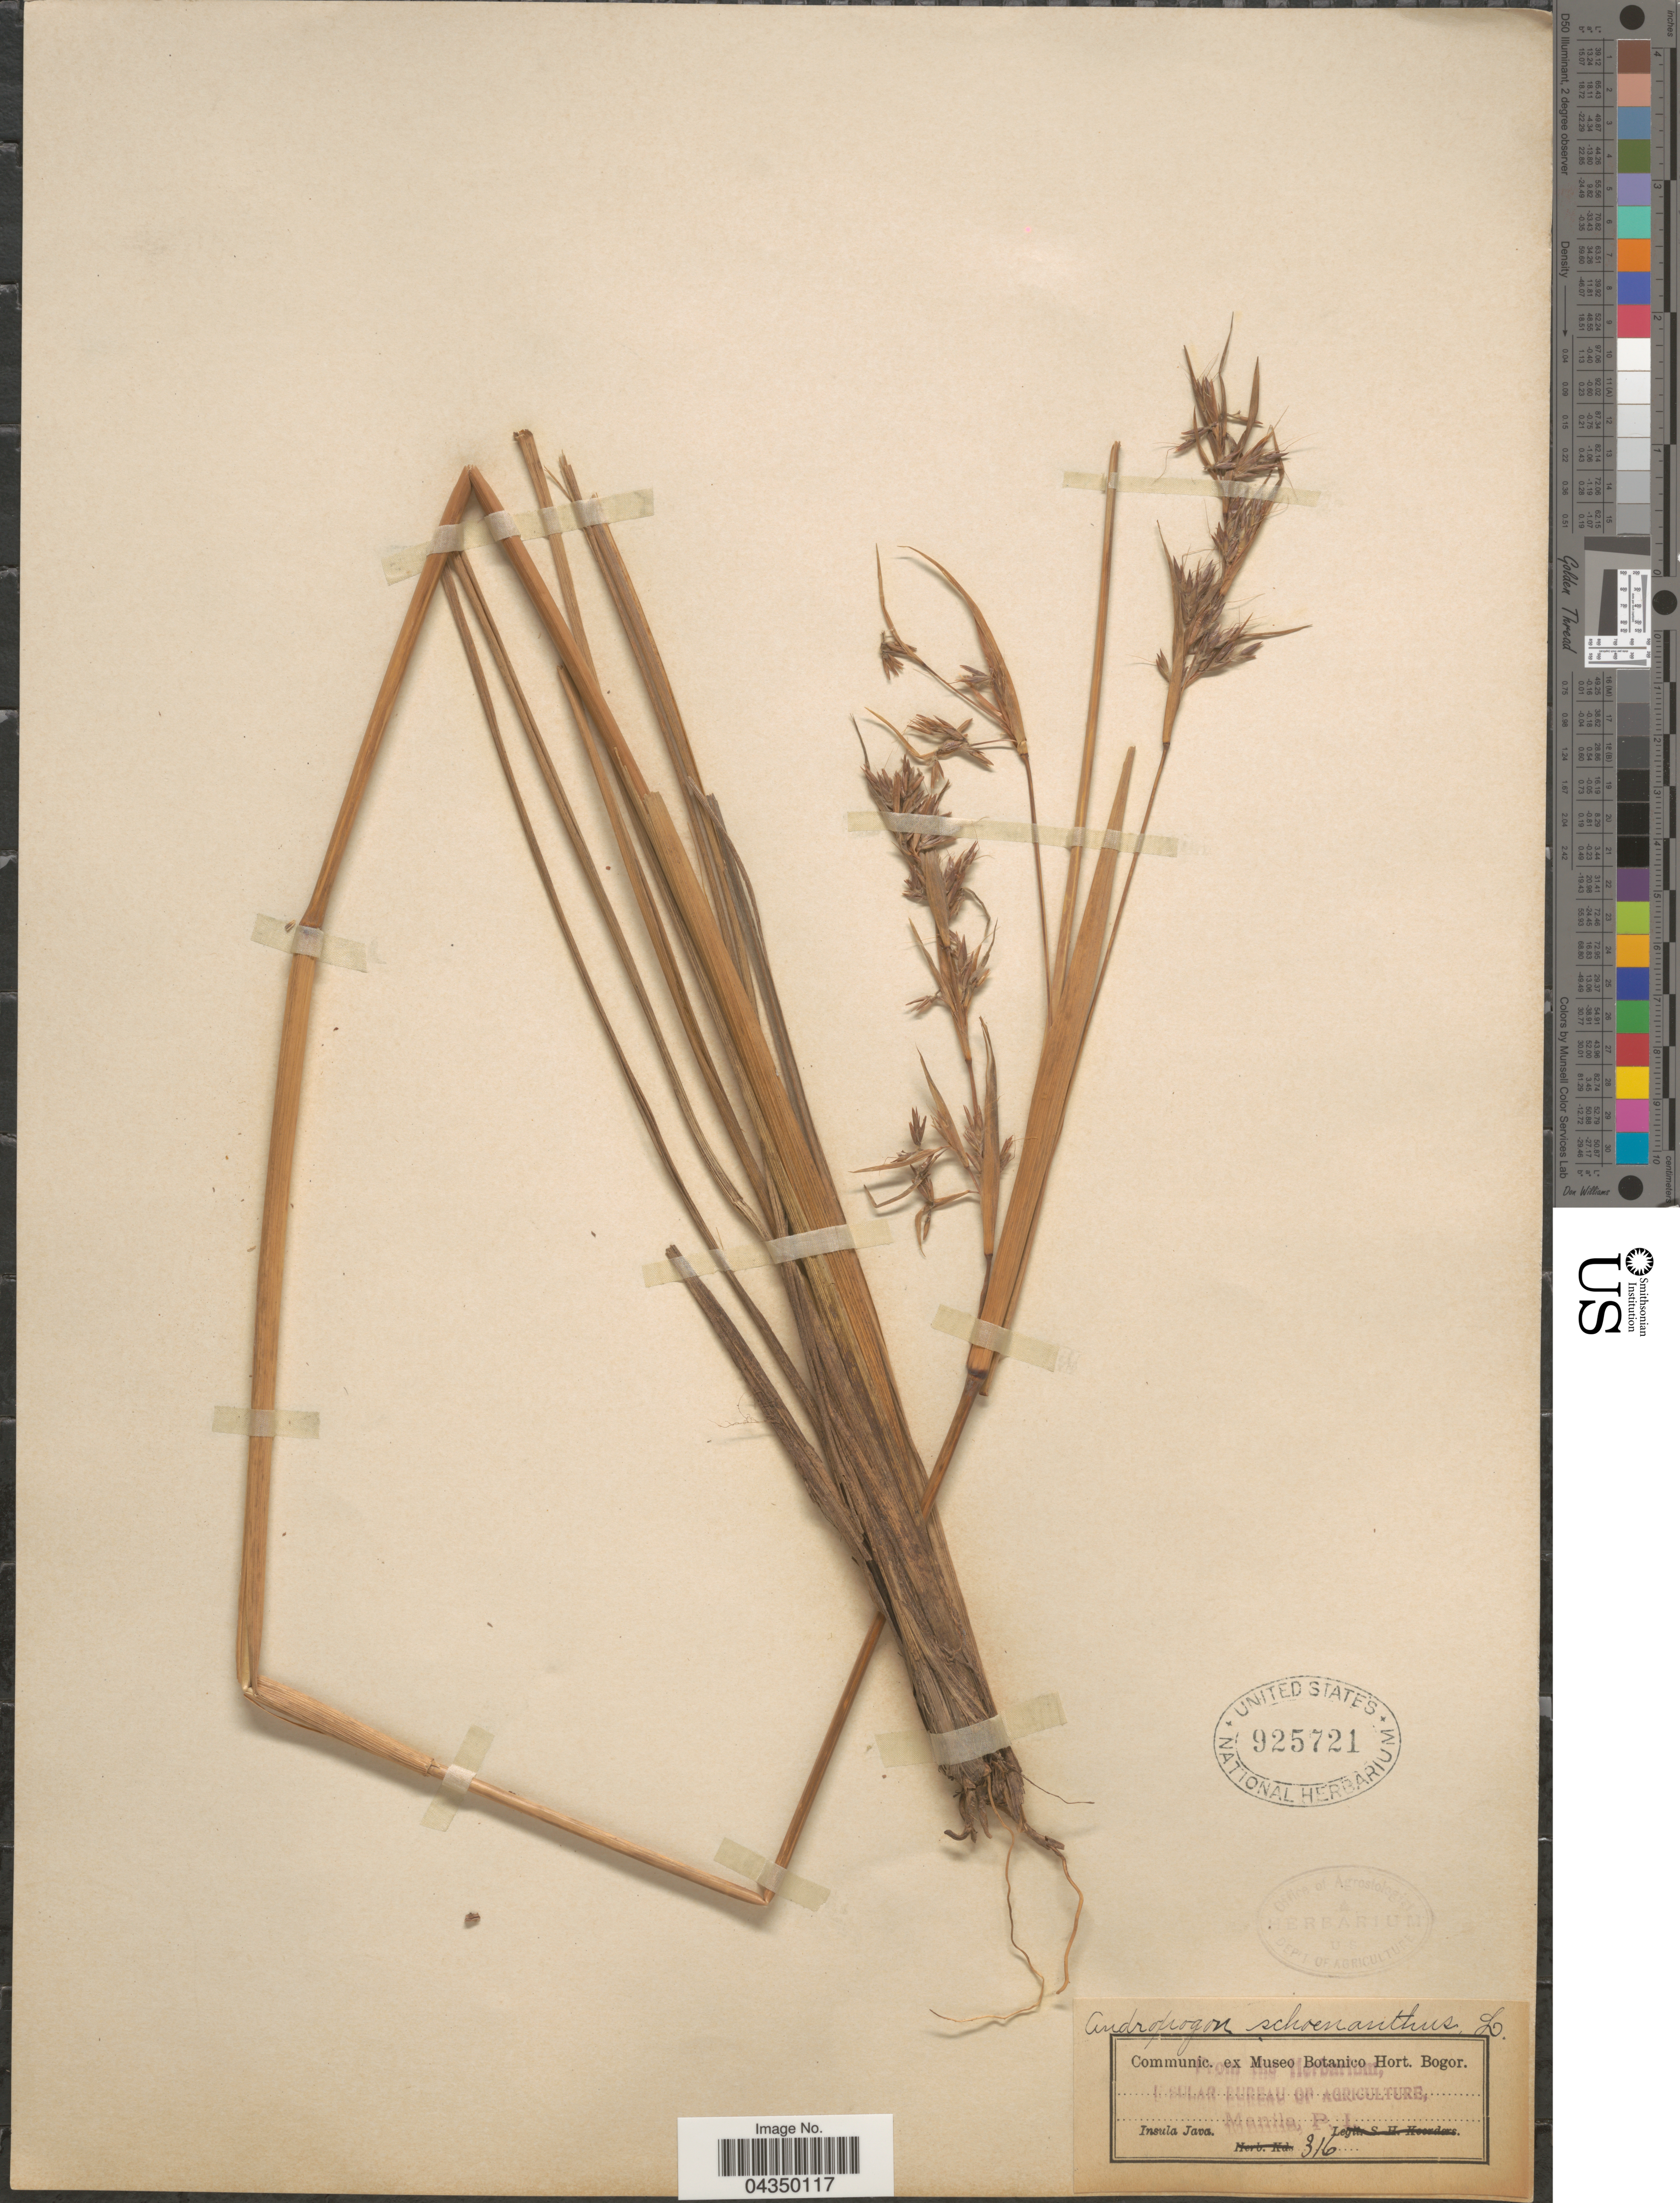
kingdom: Plantae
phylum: Tracheophyta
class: Liliopsida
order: Poales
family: Poaceae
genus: Cymbopogon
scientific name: Cymbopogon schoenanthus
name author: (L.) Spreng.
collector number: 316?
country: Indonesia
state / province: Java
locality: Insula Java.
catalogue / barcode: US 925721